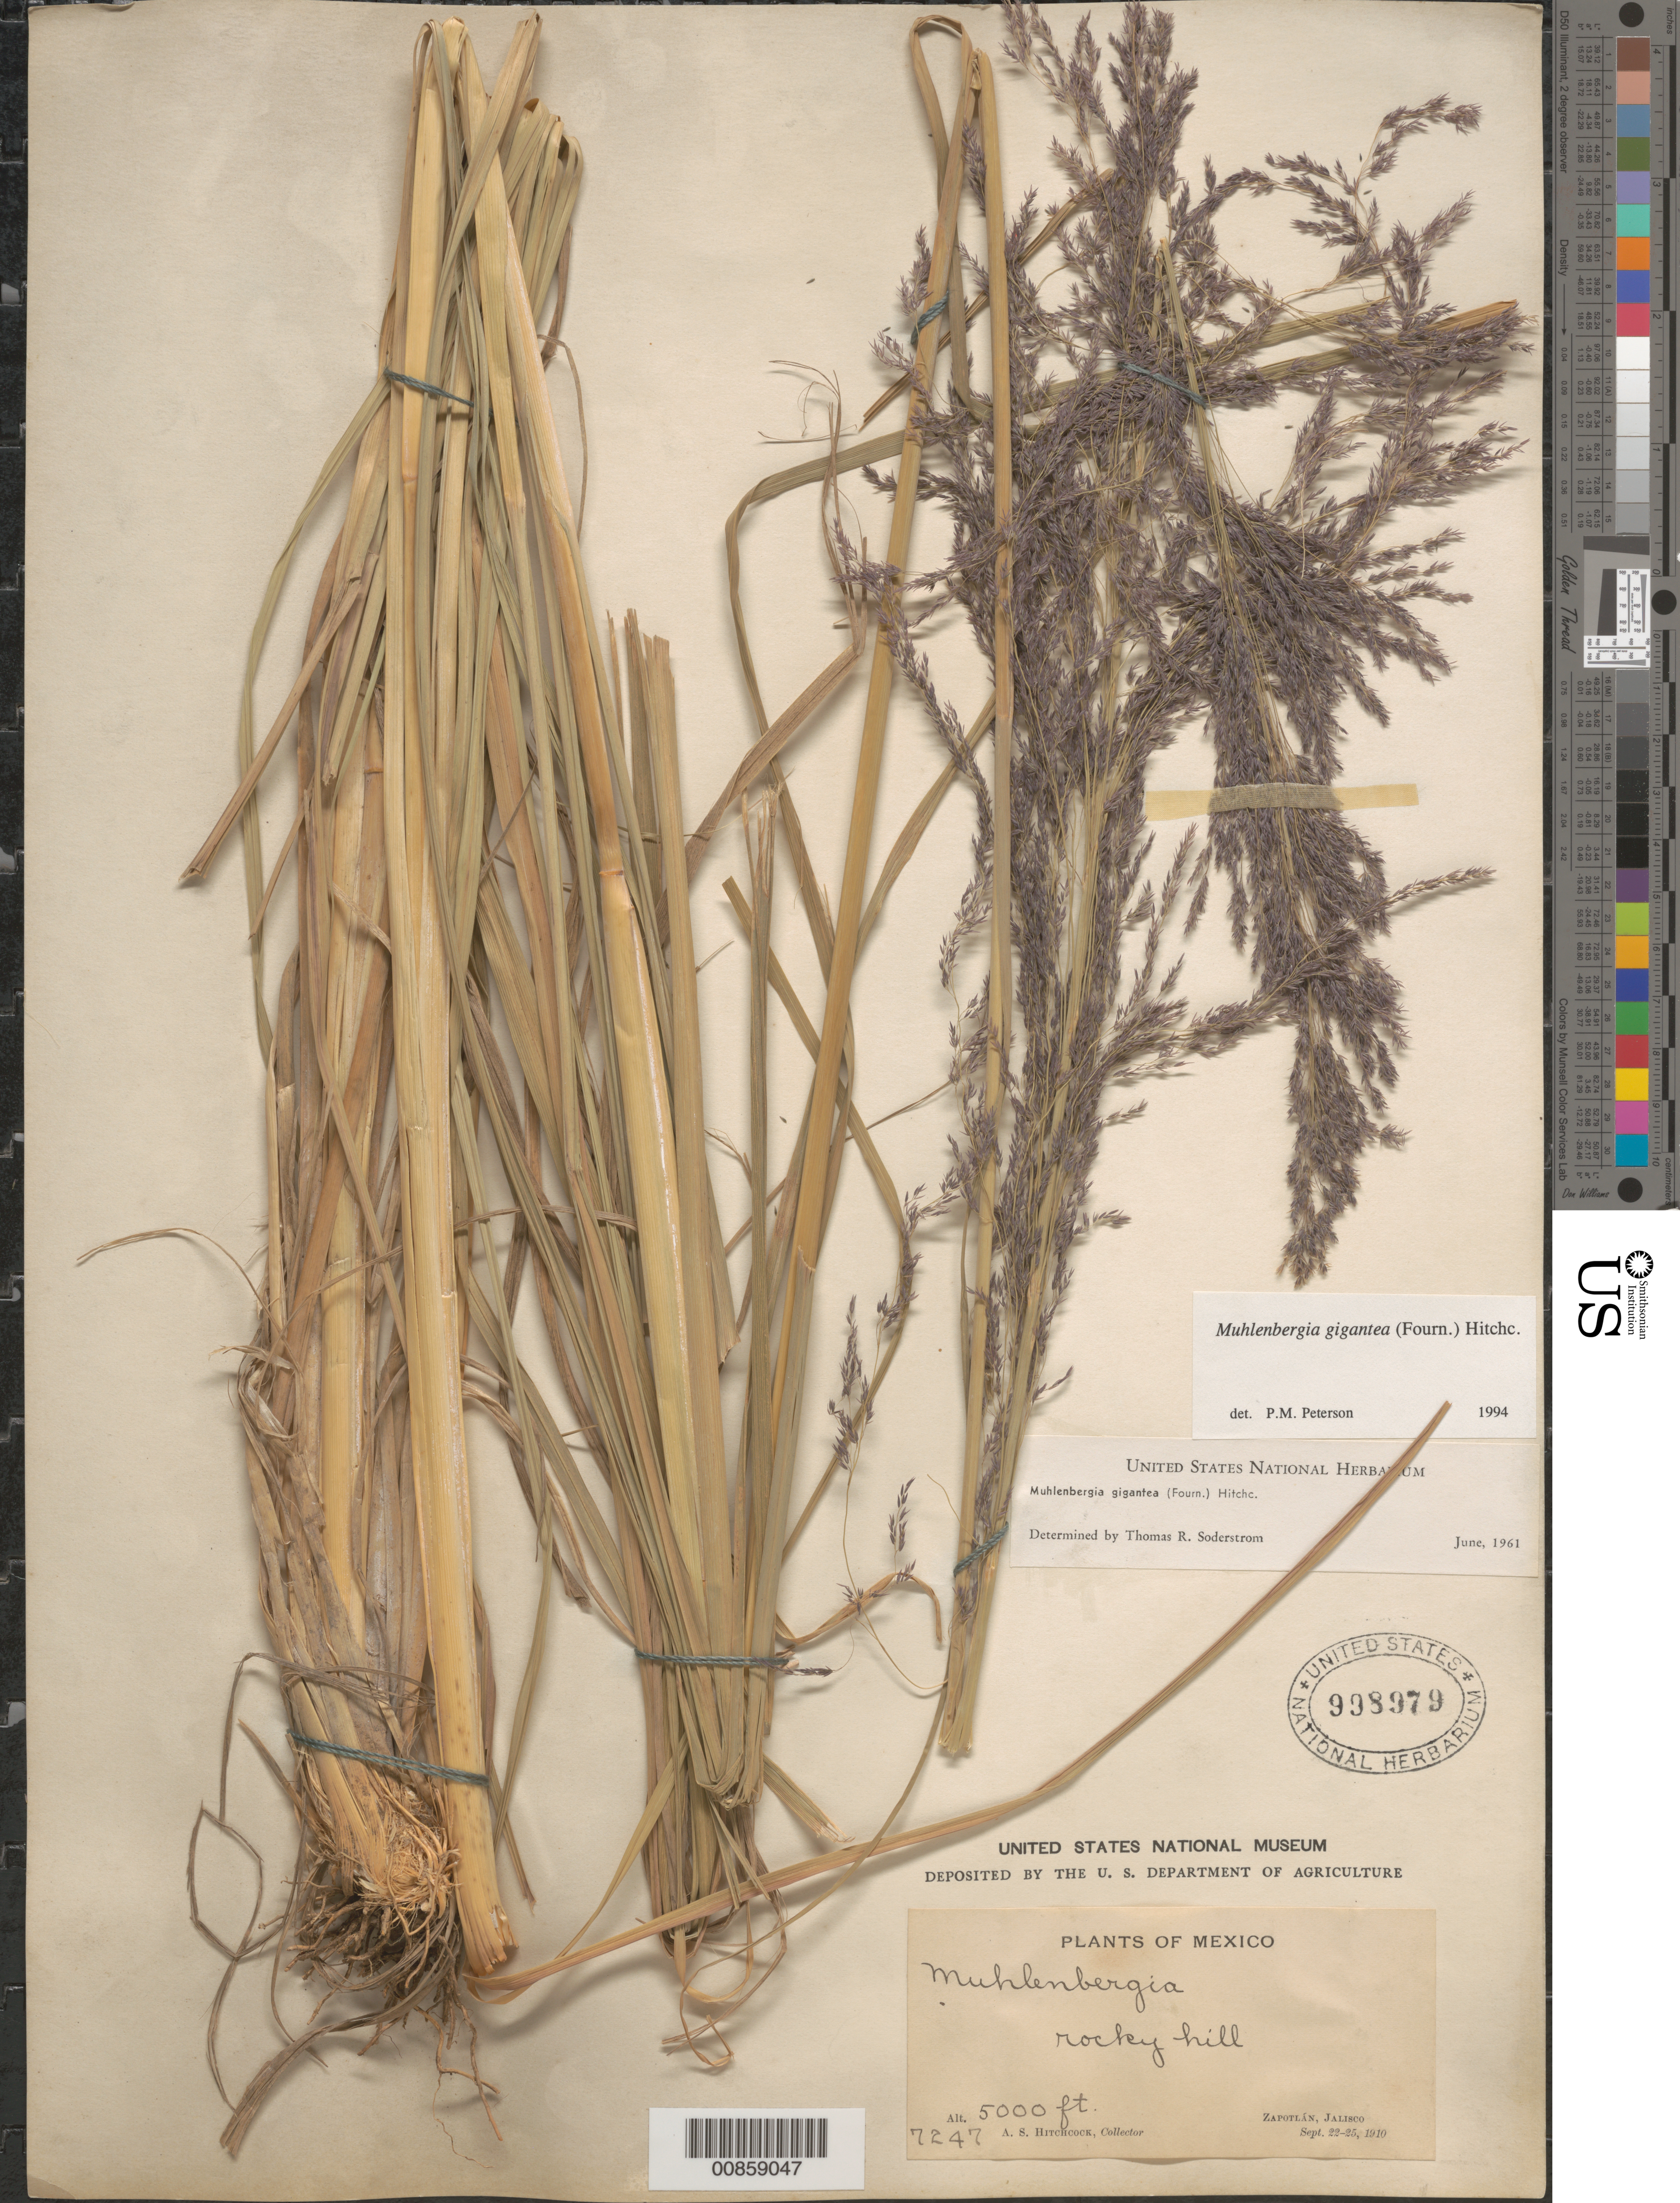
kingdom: Plantae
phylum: Tracheophyta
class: Liliopsida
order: Poales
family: Poaceae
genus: Muhlenbergia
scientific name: Muhlenbergia gigantea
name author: (E. Fourn.) Hitchc.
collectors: A. S. Hitchcock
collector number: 7247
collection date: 1910-09-22/1910-09-25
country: Mexico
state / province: Jalisco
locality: Rocky hill. Zapotlán.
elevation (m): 1524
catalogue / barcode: US 998979